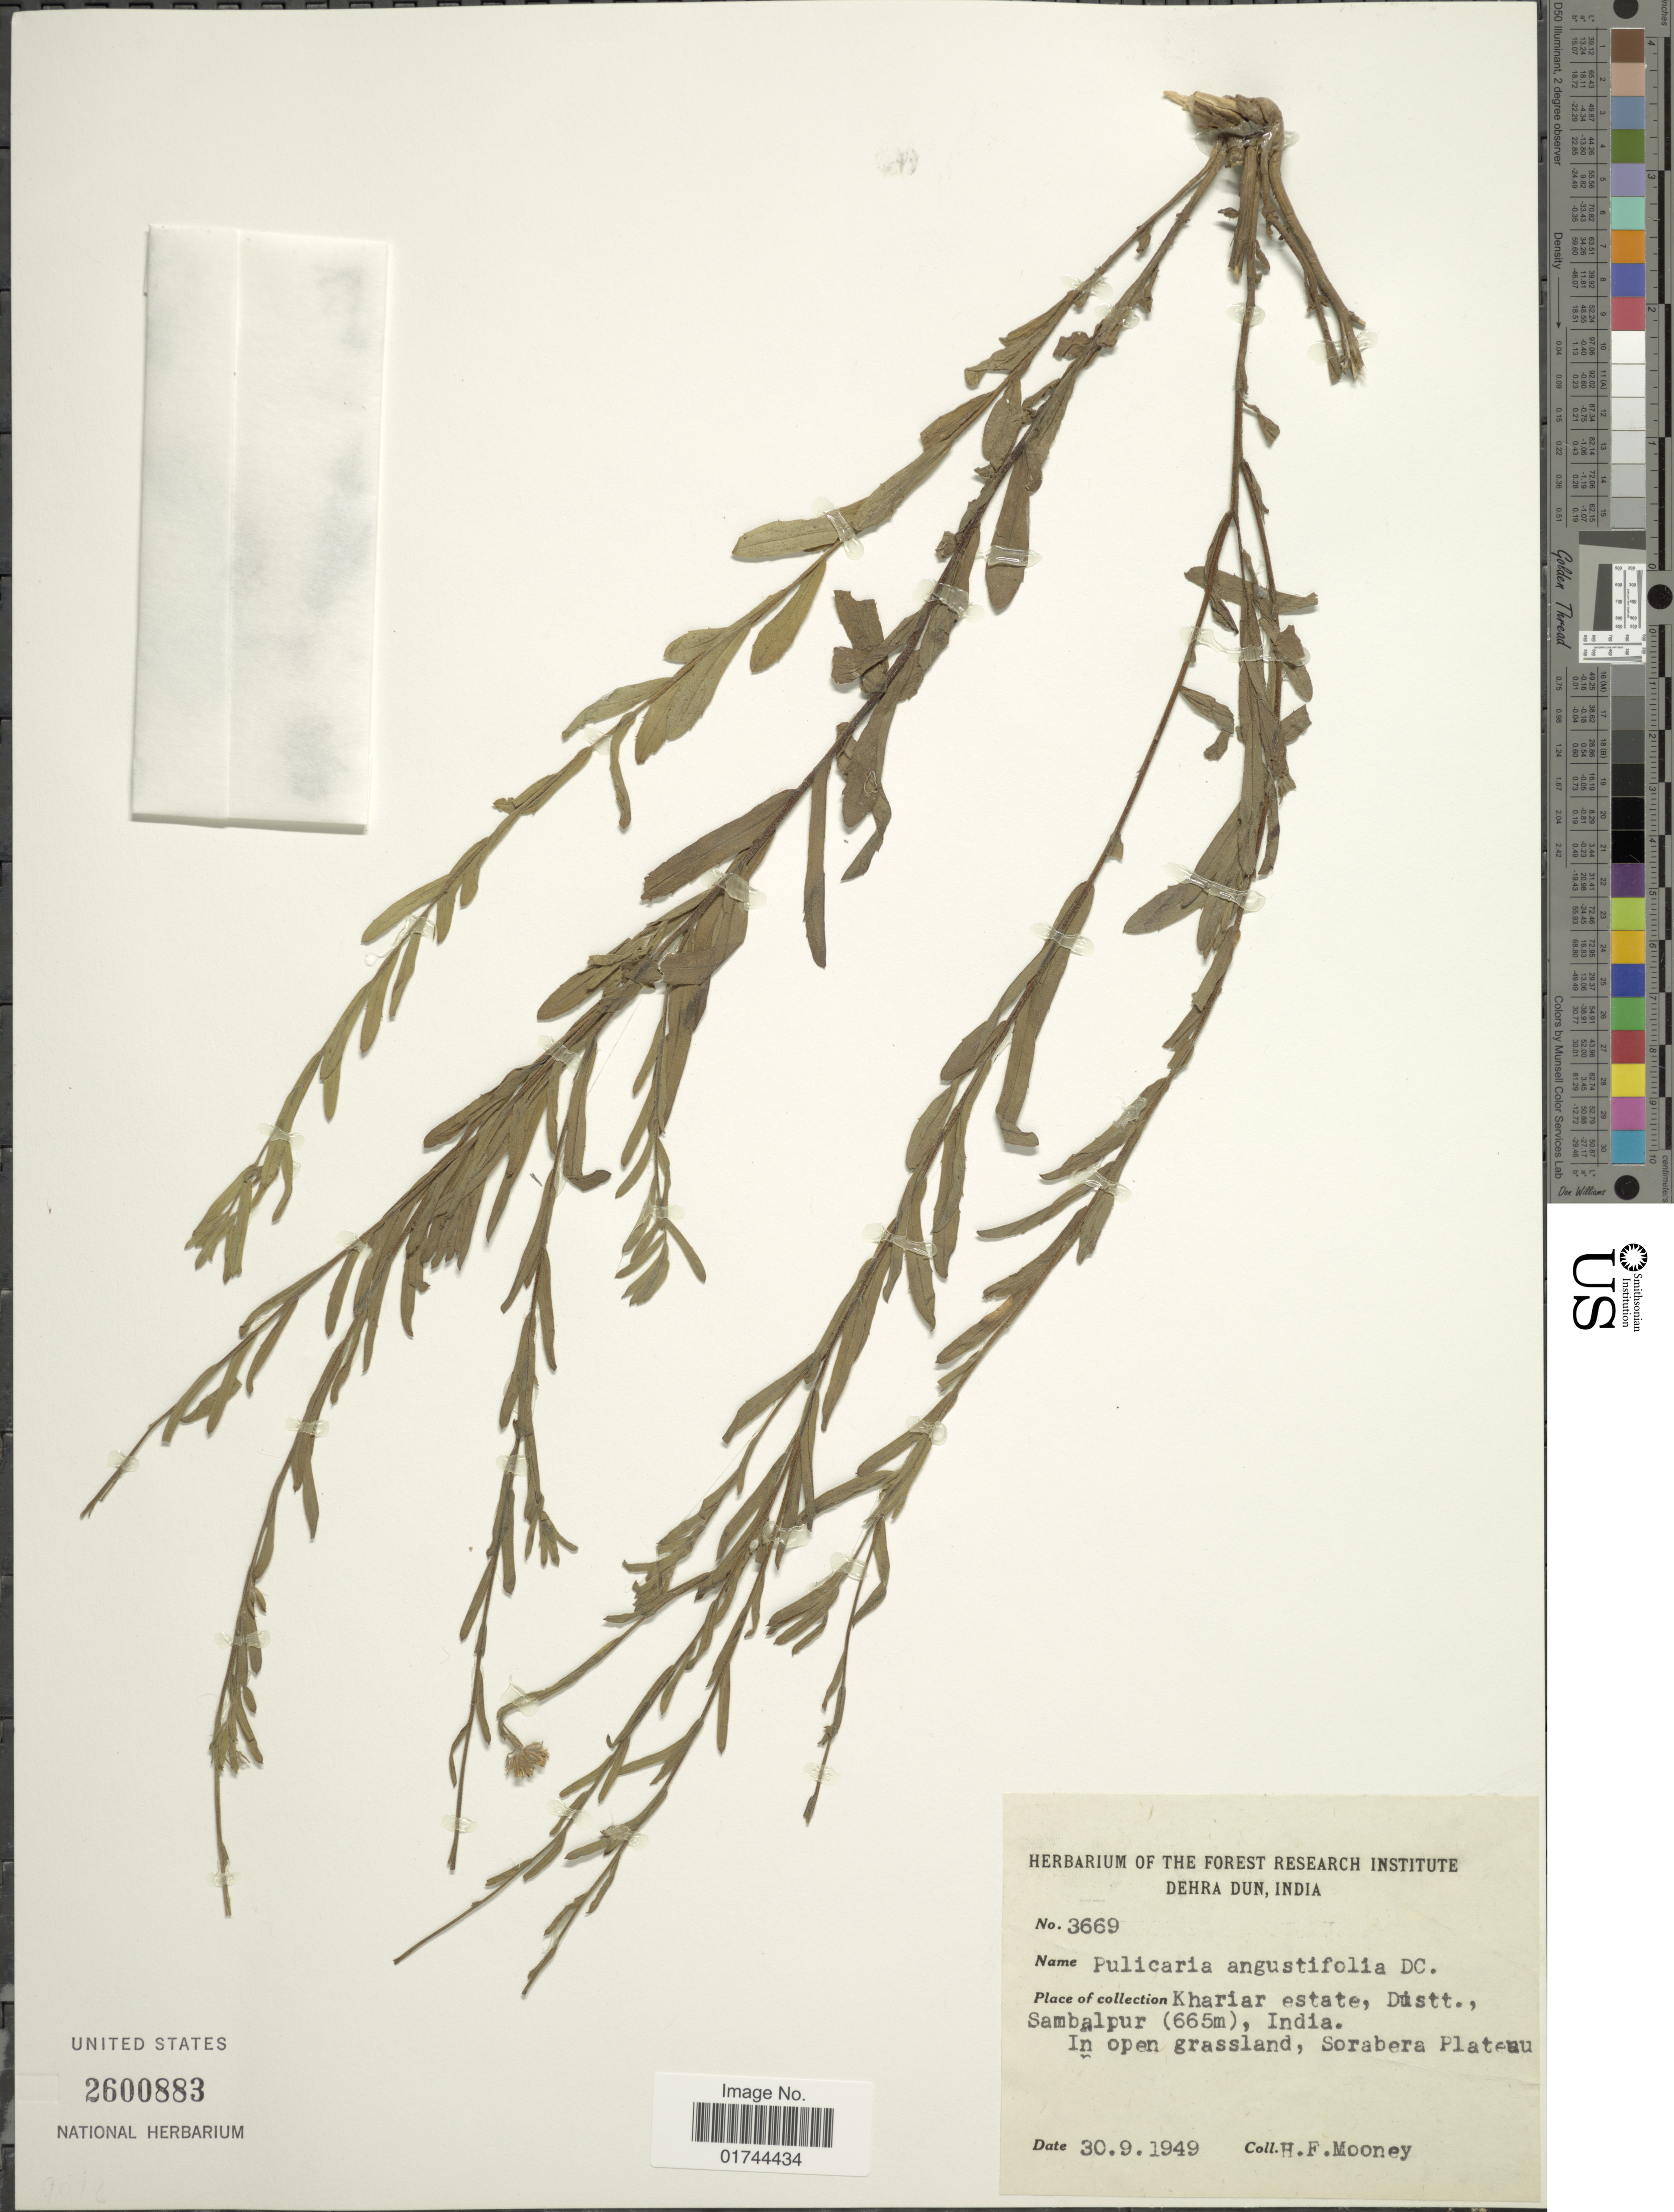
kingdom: Plantae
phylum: Tracheophyta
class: Magnoliopsida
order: Asterales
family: Asteraceae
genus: Pulicaria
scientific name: Pulicaria angustifolia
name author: DC.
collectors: H. Mooney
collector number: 3669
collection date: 1949-09-30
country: India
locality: Khariar estate, Distt., Sambalpur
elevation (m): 665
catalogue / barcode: US 2600883